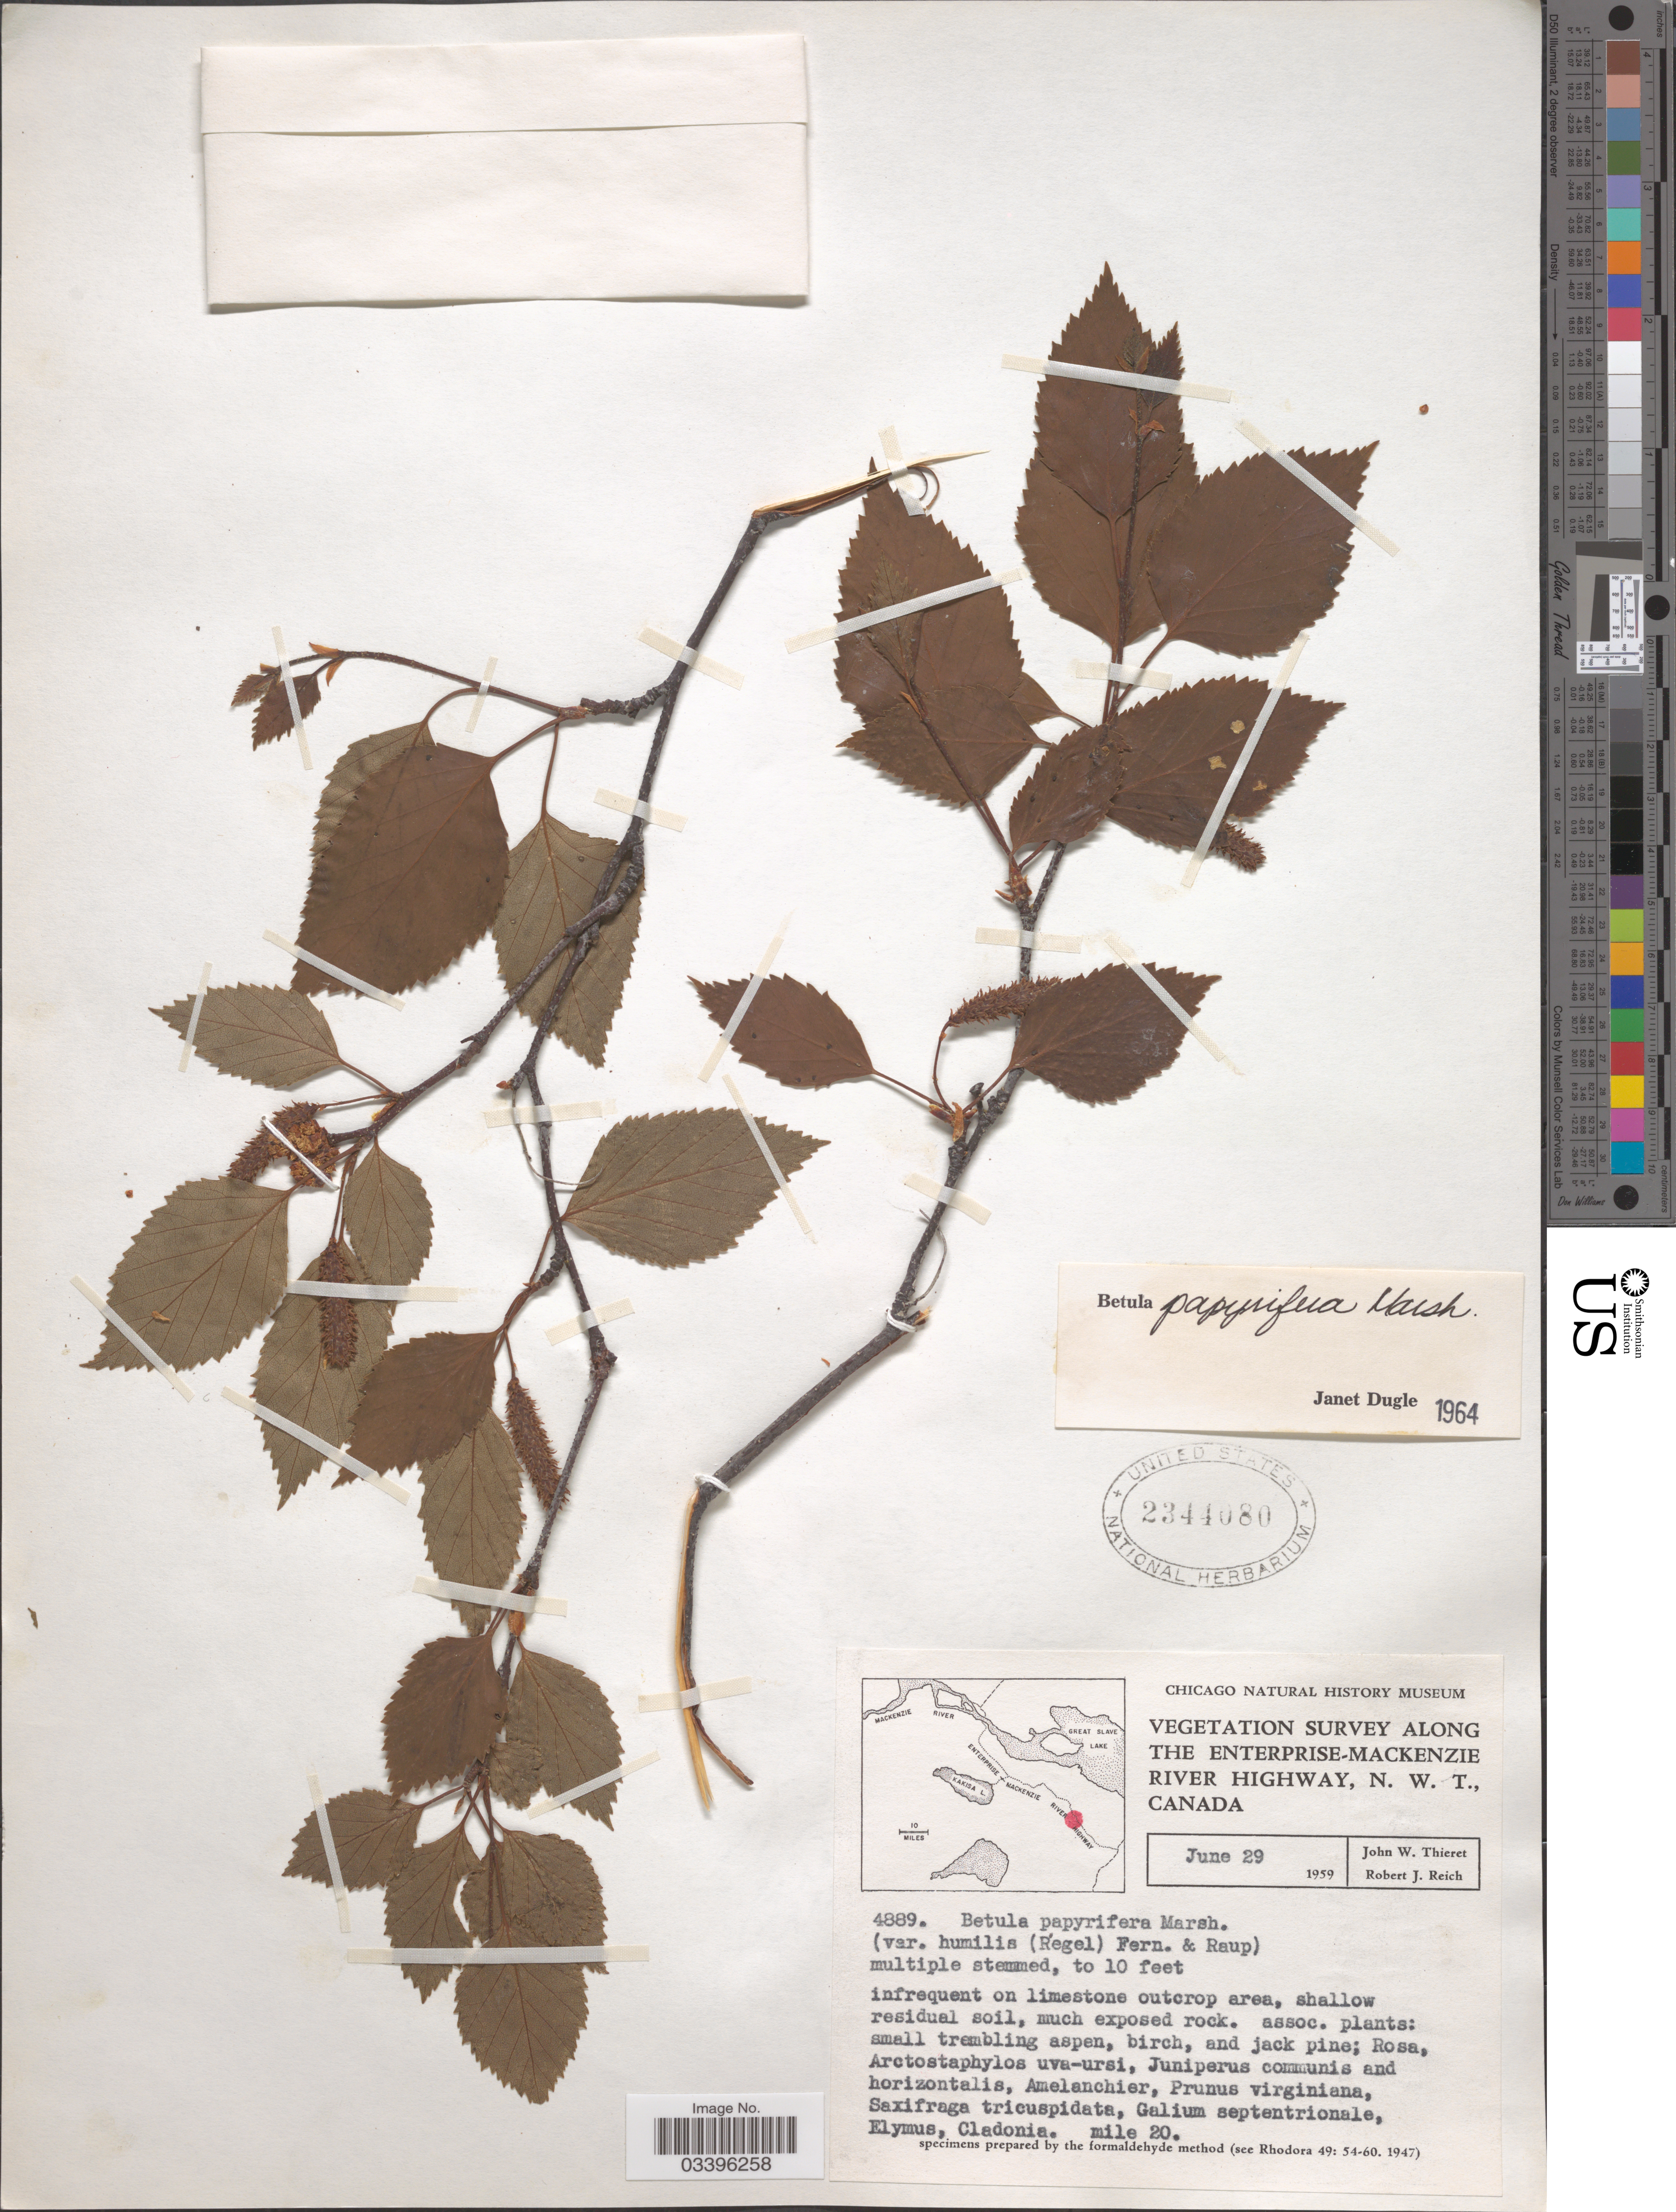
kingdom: Plantae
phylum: Tracheophyta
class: Magnoliopsida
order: Fagales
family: Betulaceae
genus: Betula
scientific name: Betula papyrifera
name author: Marshall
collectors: J. W. Thieret & R. Reich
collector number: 4889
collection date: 1959-06-29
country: Canada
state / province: Northwest Territories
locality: Along the Enterprise-Mackenzie River Highway. Mile 20.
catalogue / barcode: US 2344080